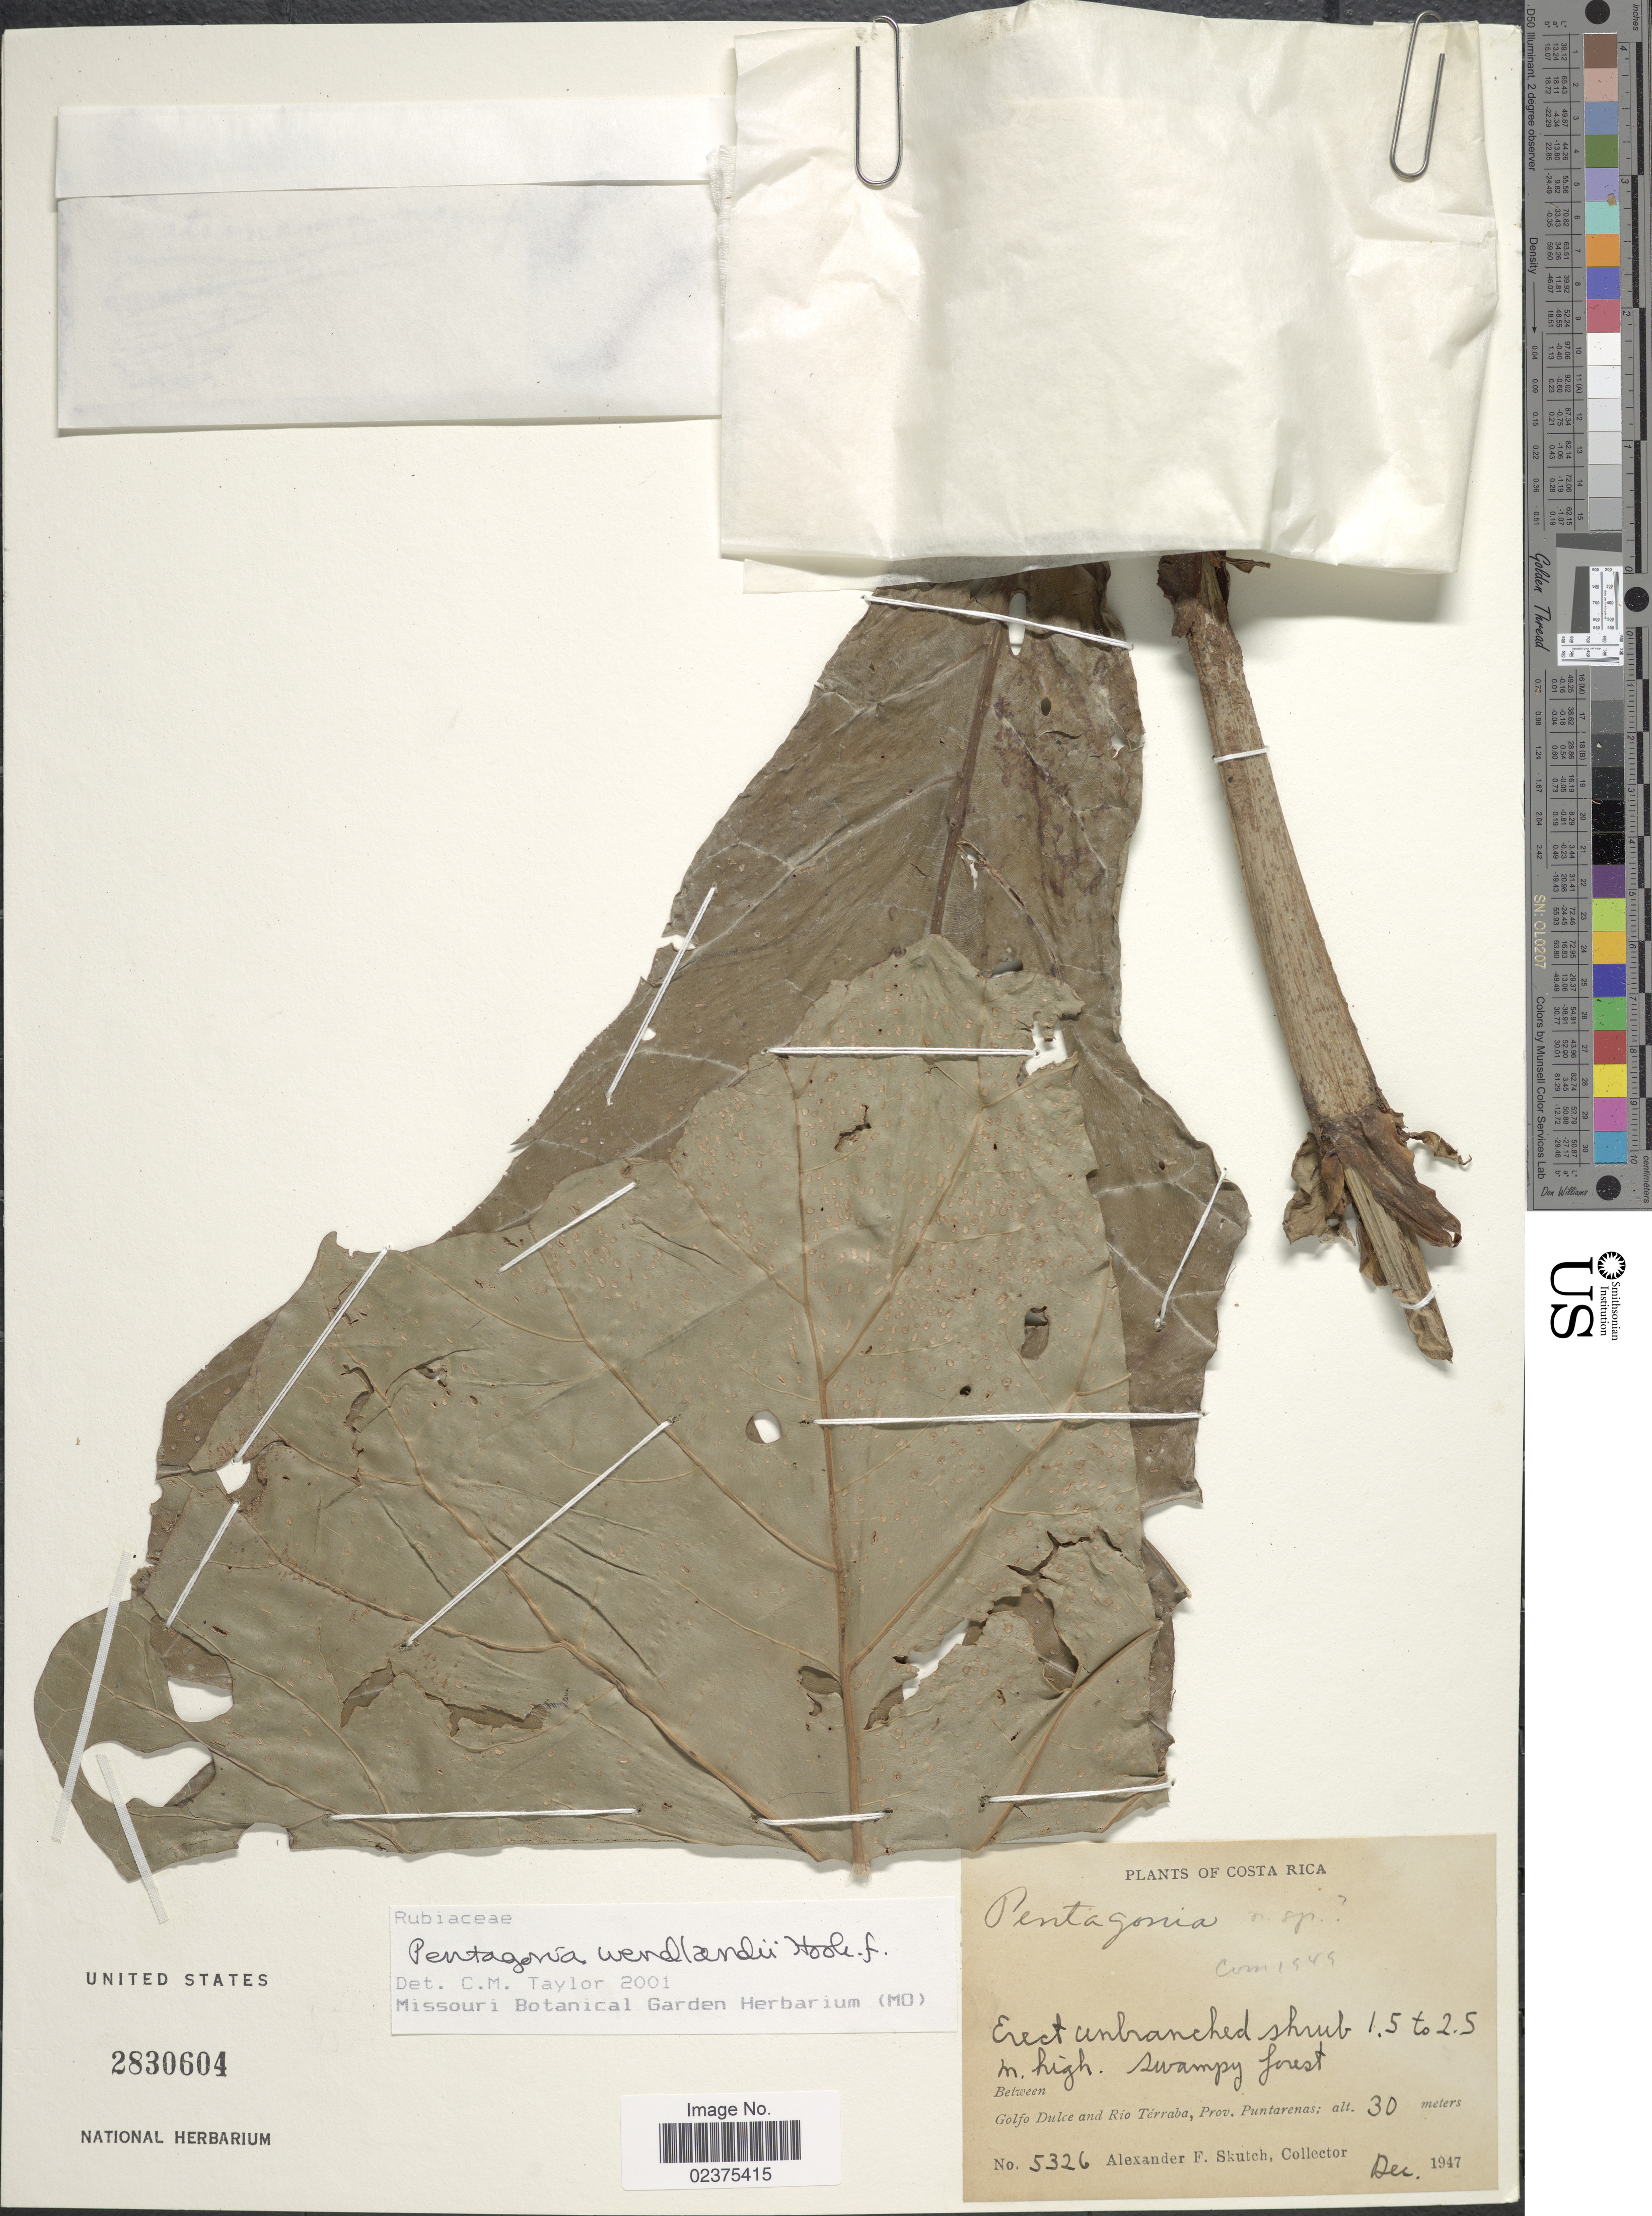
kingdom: Plantae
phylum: Tracheophyta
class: Magnoliopsida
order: Gentianales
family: Rubiaceae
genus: Pentagonia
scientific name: Pentagonia wendlandii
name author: Hook. f.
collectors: A. F. Skutch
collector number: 5326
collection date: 1947-12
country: Costa Rica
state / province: Puntarenas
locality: Between Golfo Dulce and Rio Terraba, Prov. Puntarenas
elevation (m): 30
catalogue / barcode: US 2830604